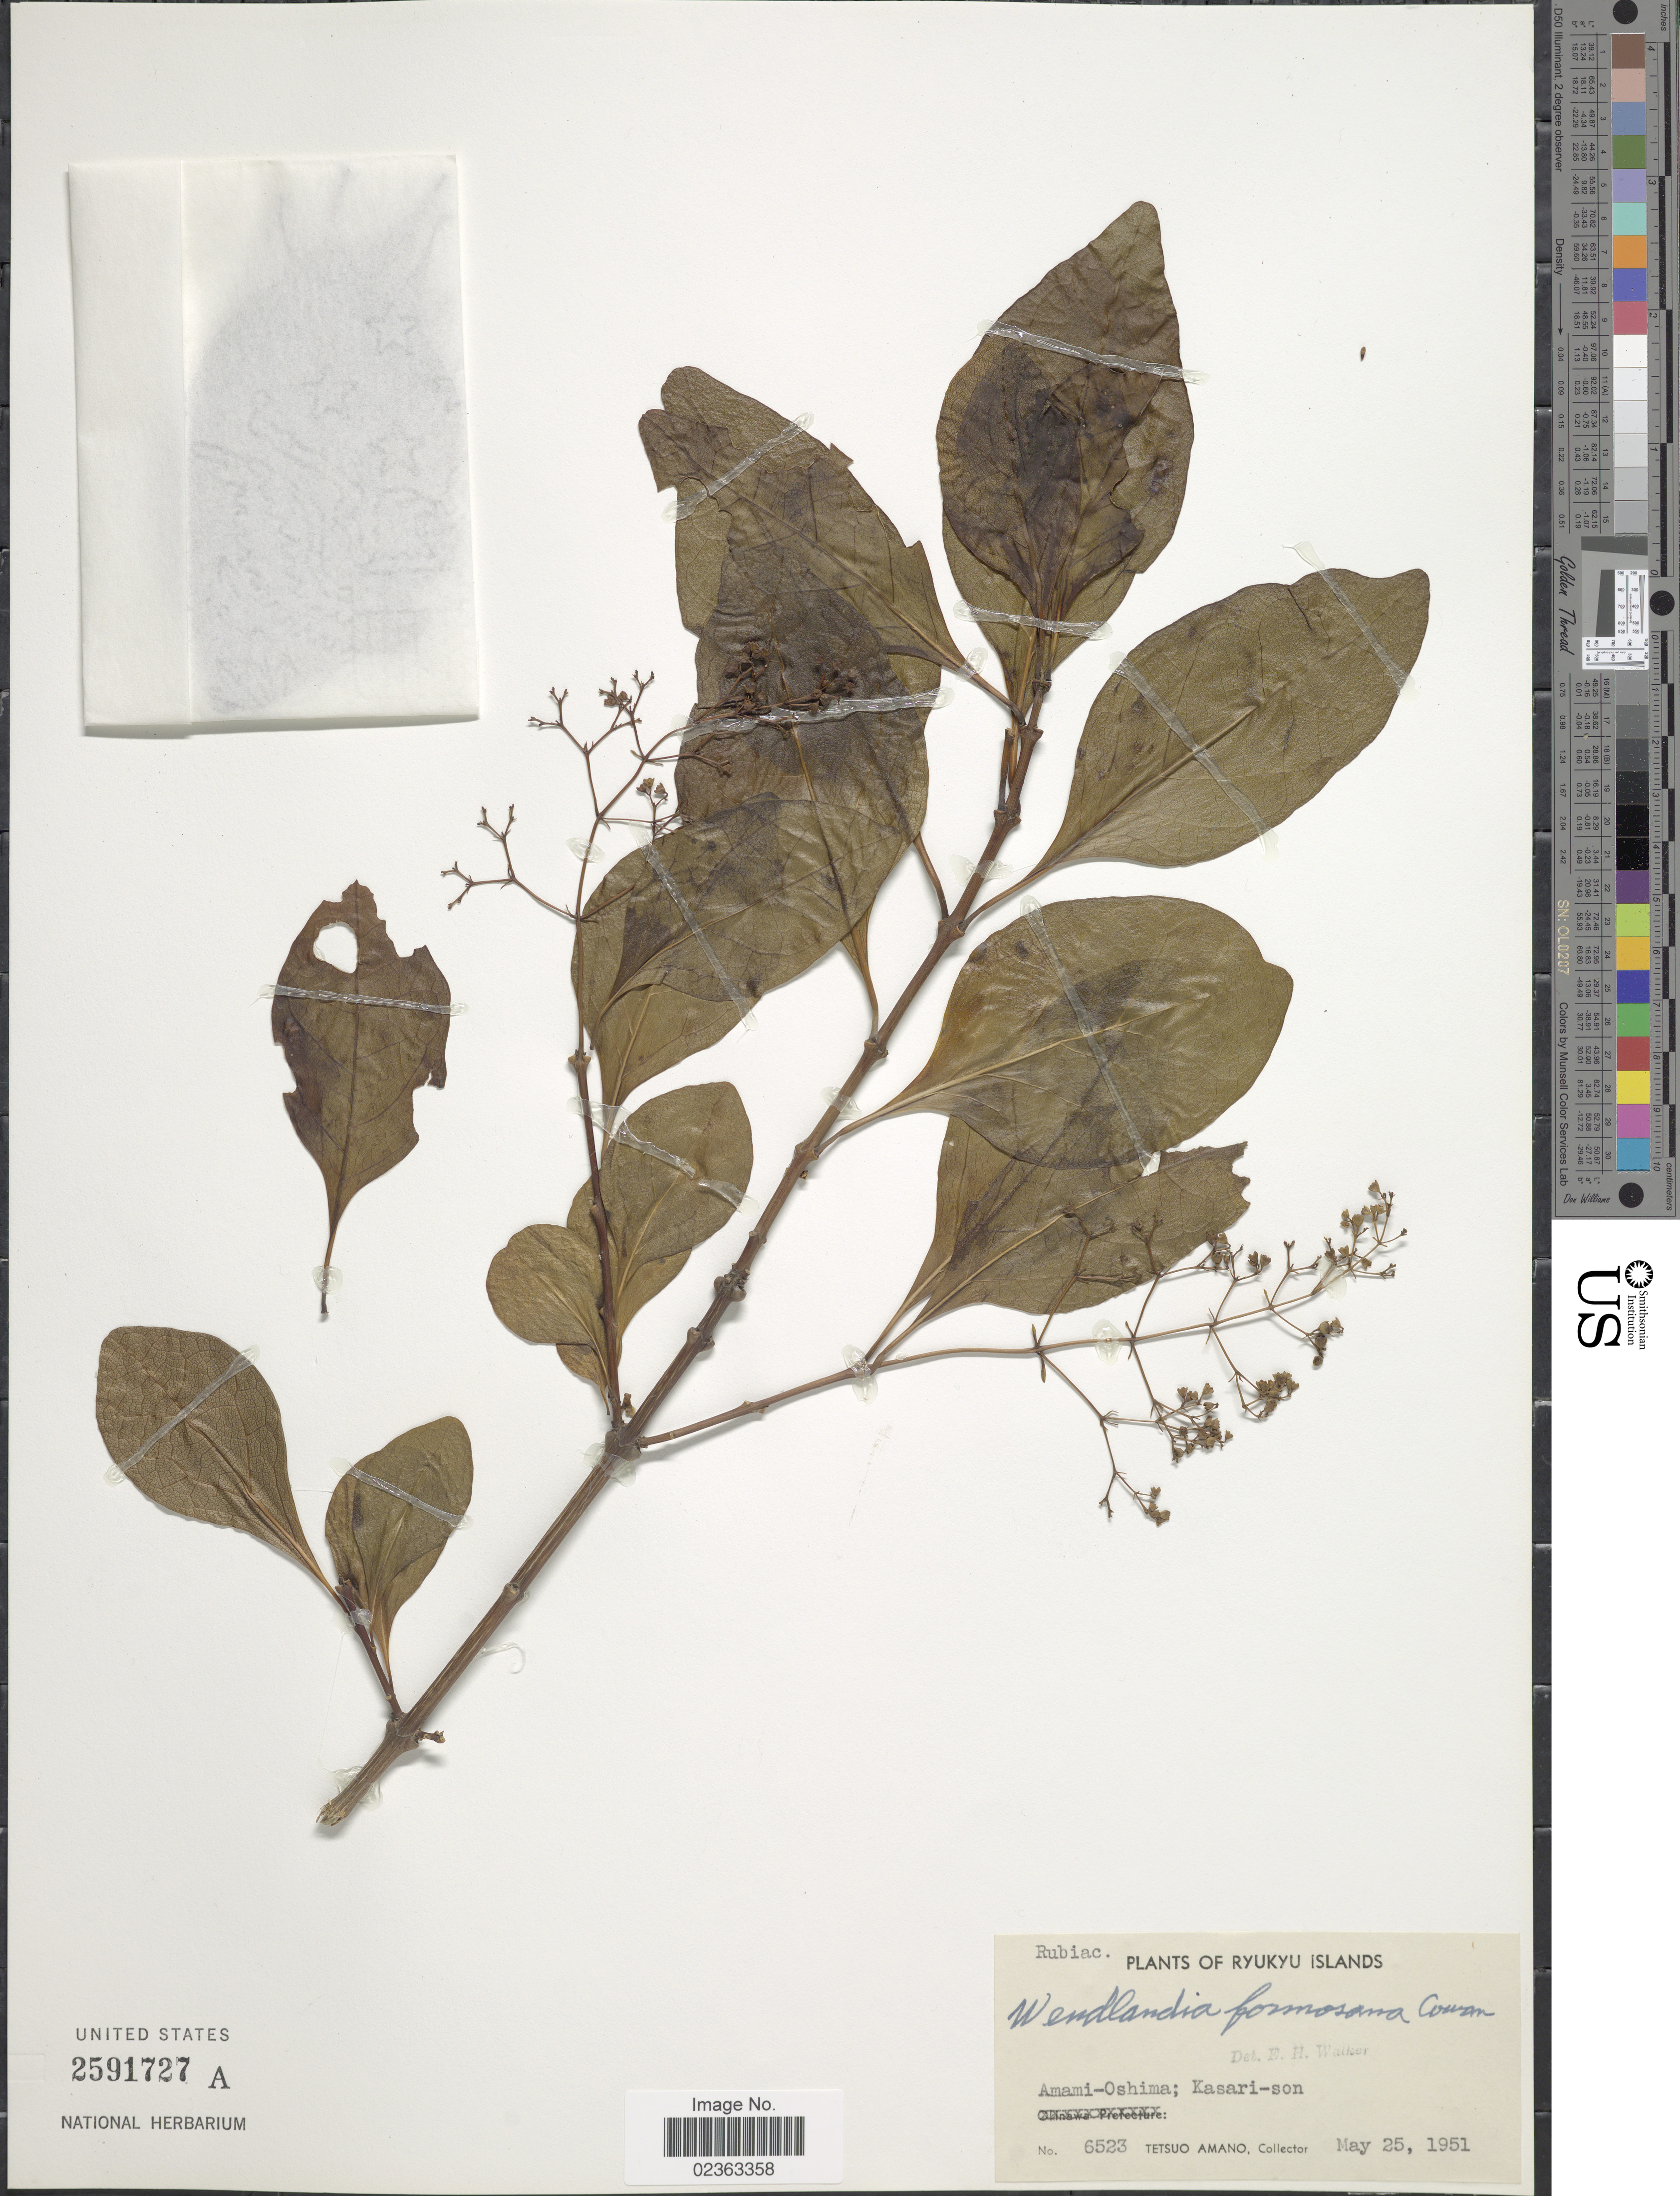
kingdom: Plantae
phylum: Tracheophyta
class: Magnoliopsida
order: Gentianales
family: Rubiaceae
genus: Wendlandia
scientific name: Wendlandia formosana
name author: Cowan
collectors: T. Amano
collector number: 6523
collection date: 1951-05-25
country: Japan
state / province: Okinawa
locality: Ryukyu Islands, Amami-Oshima; Kasari-son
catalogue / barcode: US 2591727A